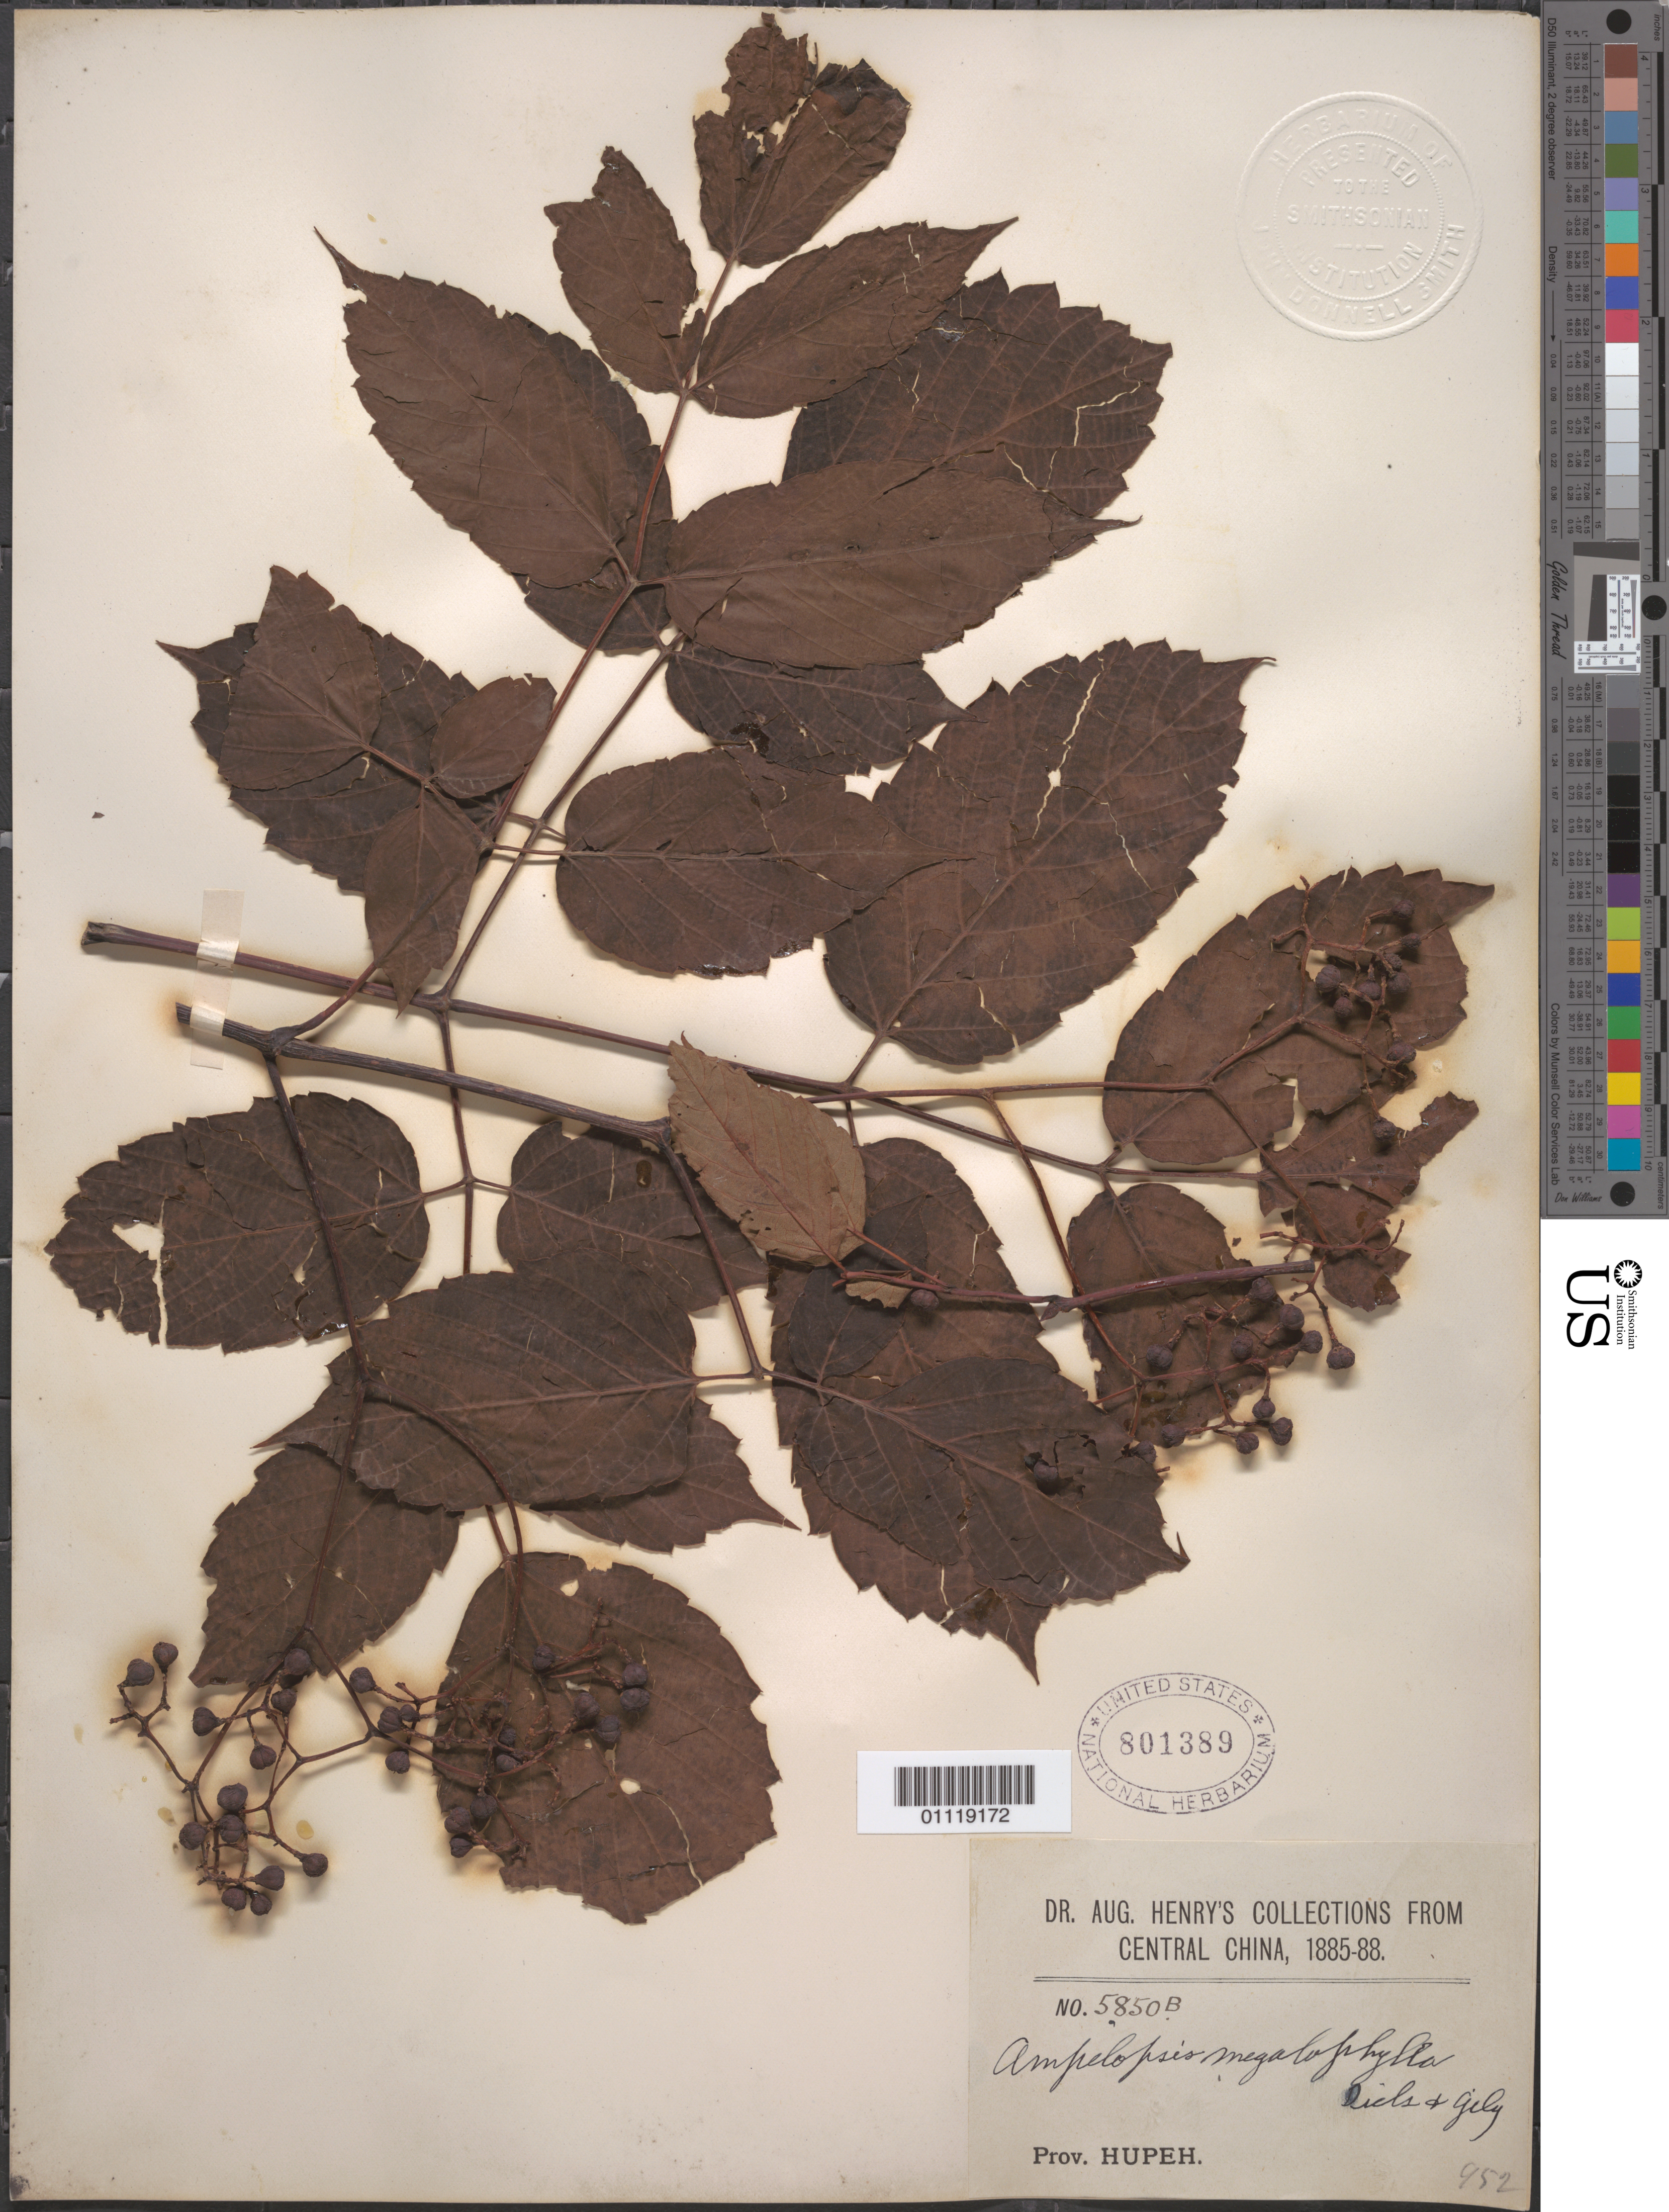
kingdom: Plantae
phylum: Tracheophyta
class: Magnoliopsida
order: Vitales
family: Vitaceae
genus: Ampelopsis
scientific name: Ampelopsis megalophylla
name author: Diels & Gilg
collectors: A. Henry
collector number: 5850 B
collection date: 1885/1888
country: China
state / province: Hubei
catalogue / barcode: US 801389